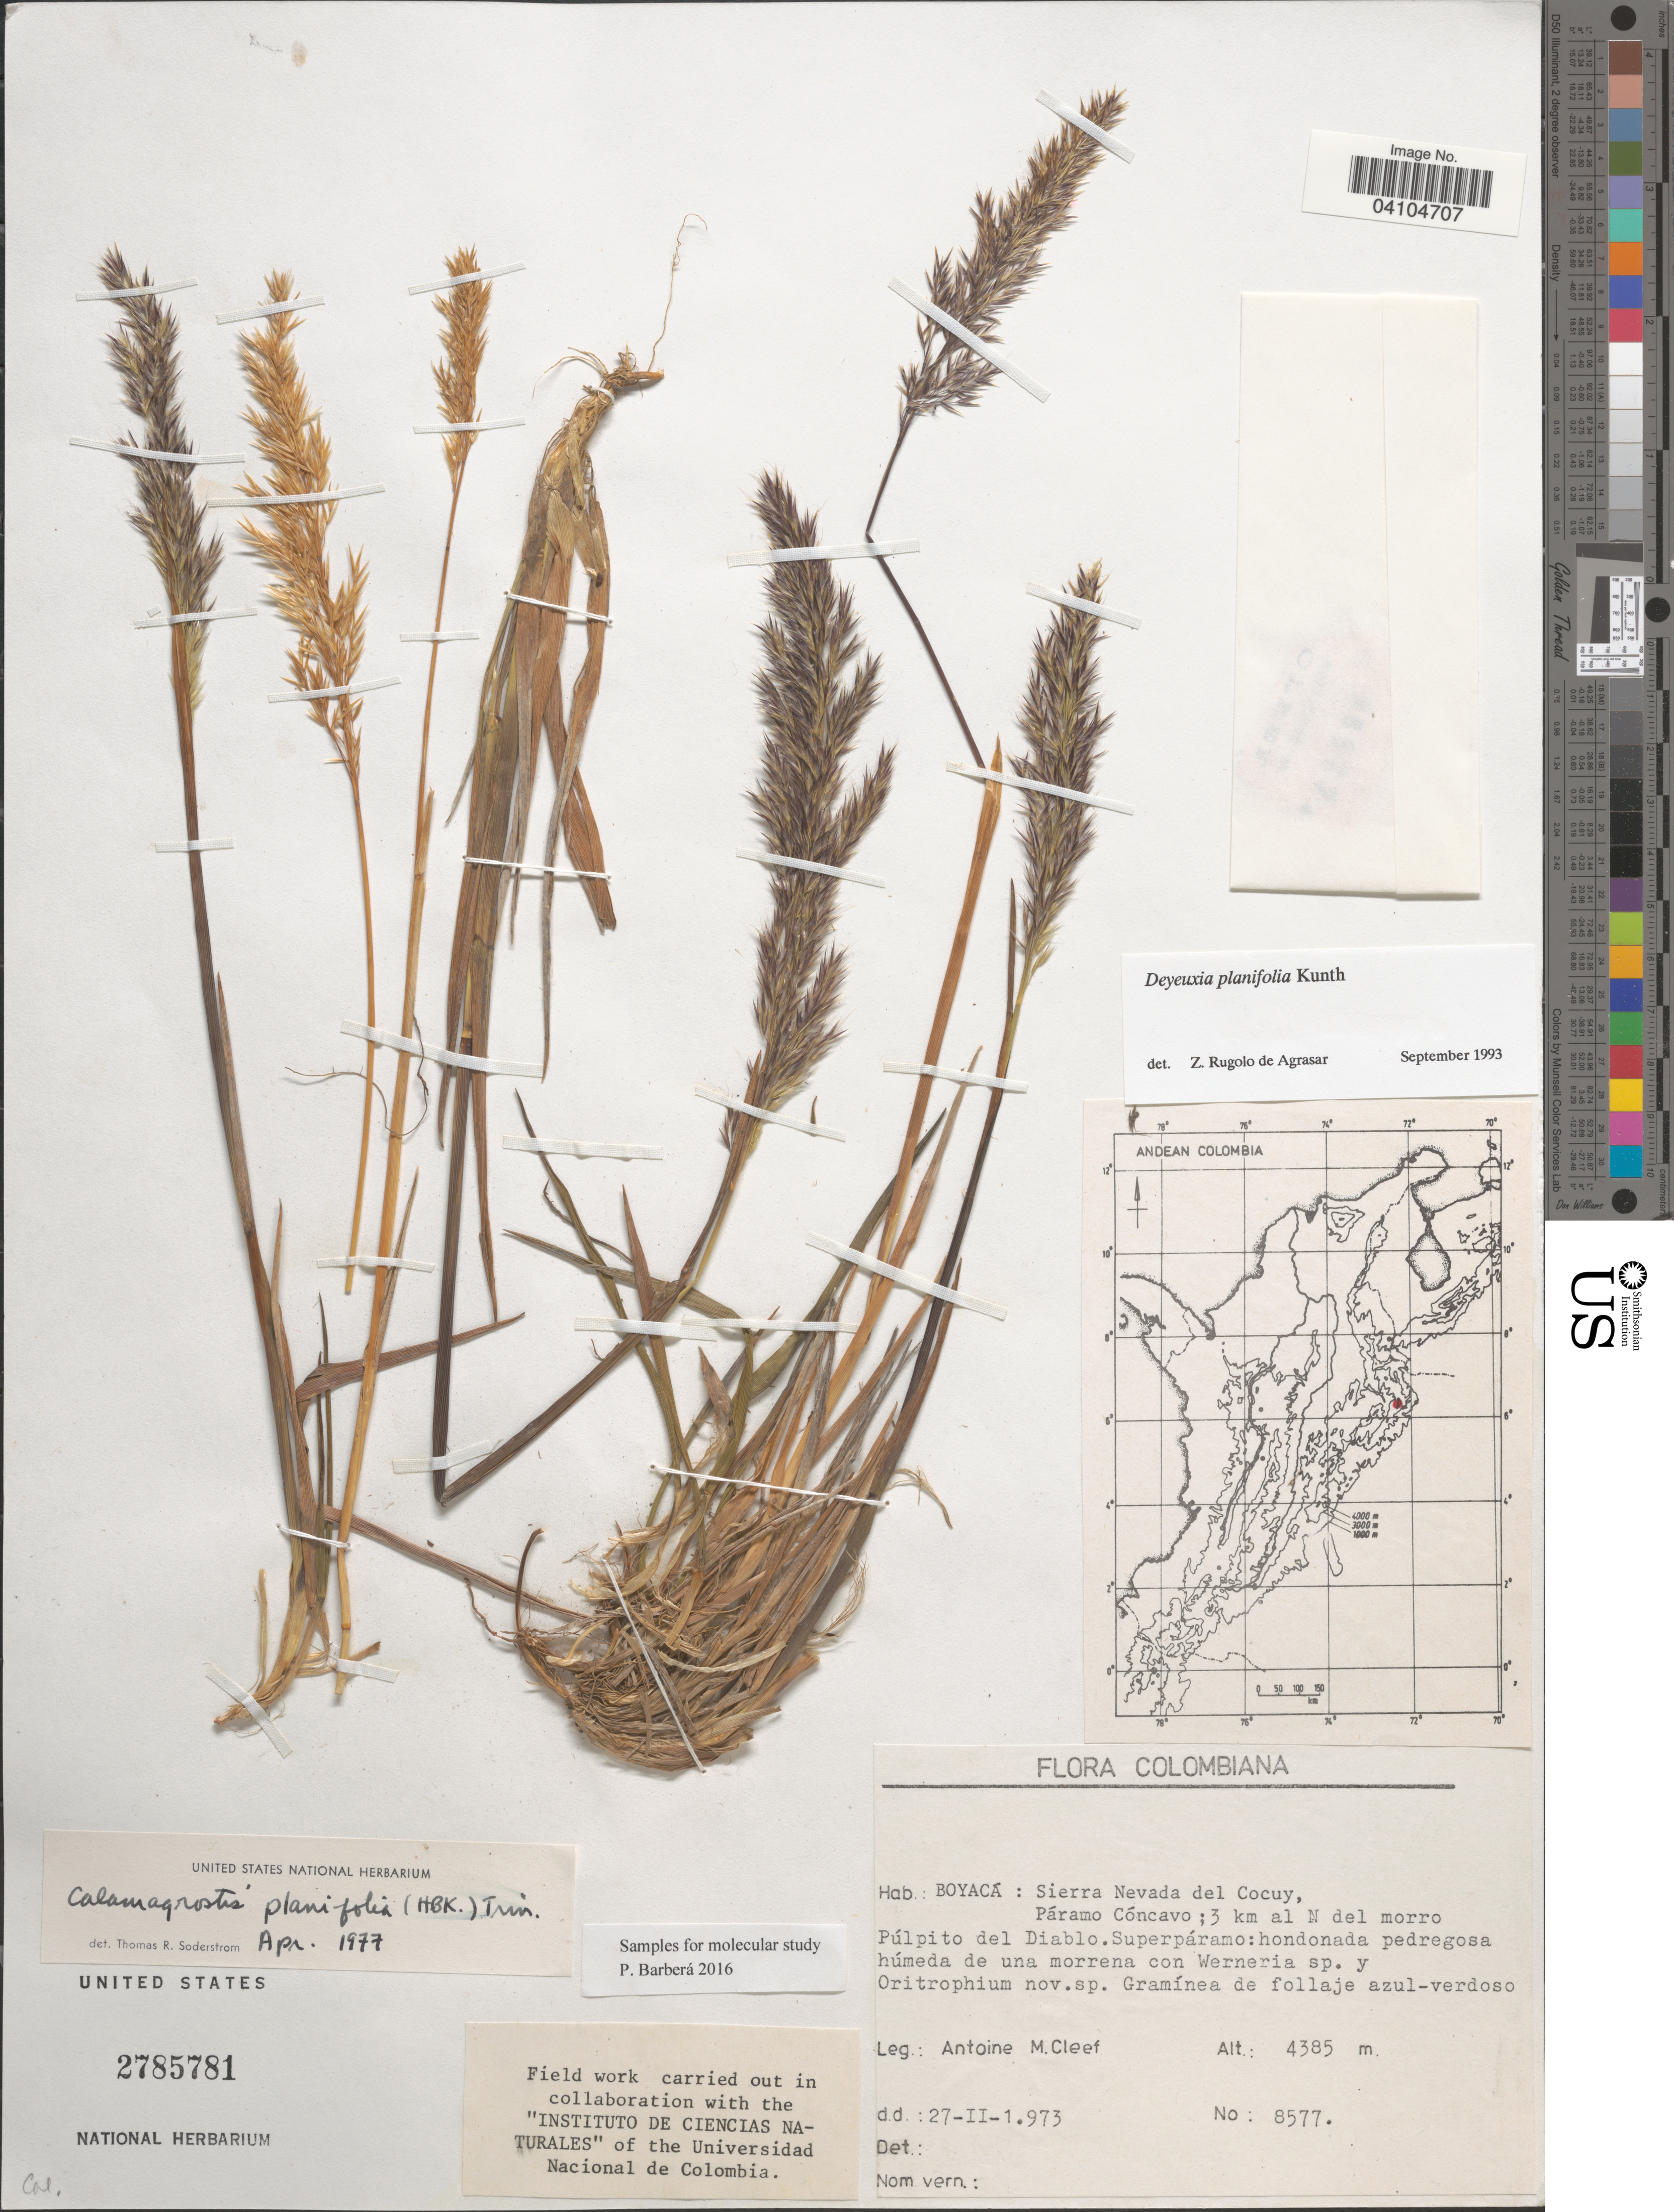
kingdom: Plantae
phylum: Tracheophyta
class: Liliopsida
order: Poales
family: Poaceae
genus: Peyritschia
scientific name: Peyritschia planifolia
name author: (Kunth) P.M. Peterson et al.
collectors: A. M. Cleef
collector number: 8577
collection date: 1973-02-27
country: Colombia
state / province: Boyacá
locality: Sierra Nevada del Cocuy, Páramo Cóncavo; 3 km al N del morro Púlpito del Diablo.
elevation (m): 4385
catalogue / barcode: US 2785781